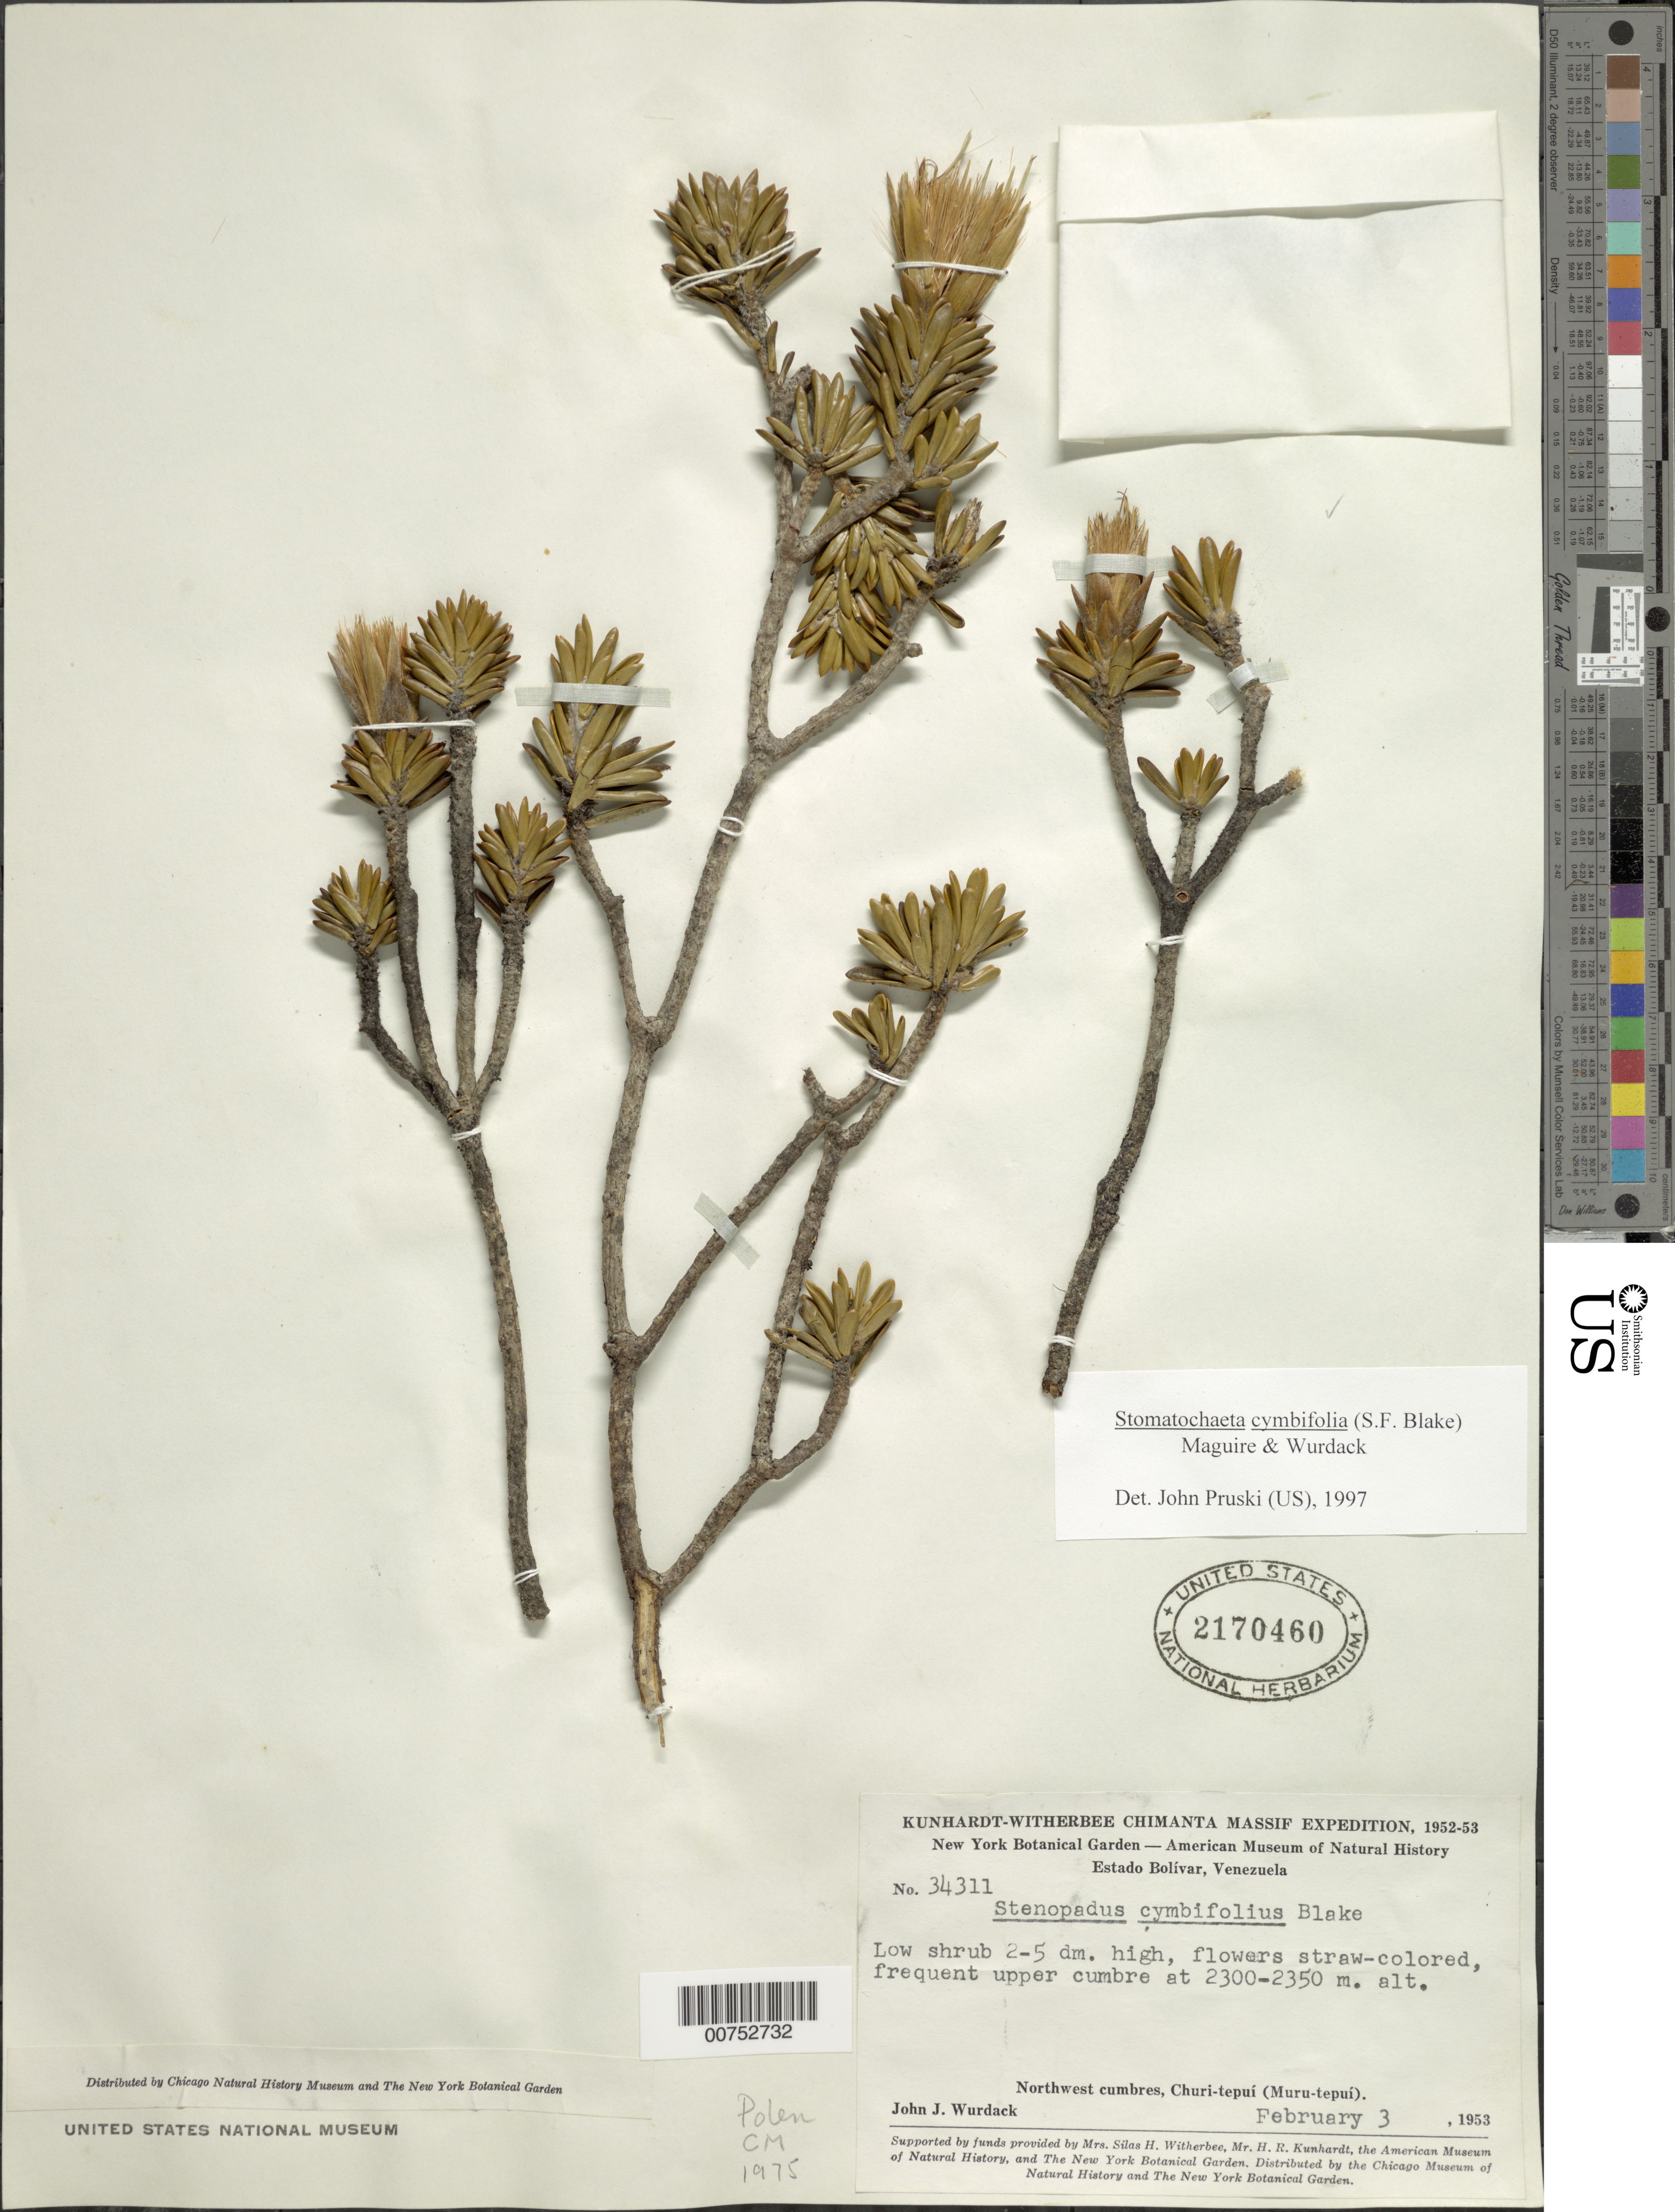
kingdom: Plantae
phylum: Tracheophyta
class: Magnoliopsida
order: Asterales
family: Asteraceae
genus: Stomatochaeta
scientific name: Stomatochaeta cymbifolia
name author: (S.F. Blake) Maguire & Wurdack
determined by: Pruski, J. F.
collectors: J. J. Wurdack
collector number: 34311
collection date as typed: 3-Feb-53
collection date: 1953-02-03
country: Venezuela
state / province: Bolívar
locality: Churi-tepuí (Muru-tepuí), NW cumbres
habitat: Upper cumbre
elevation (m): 2300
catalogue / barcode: US 2170460